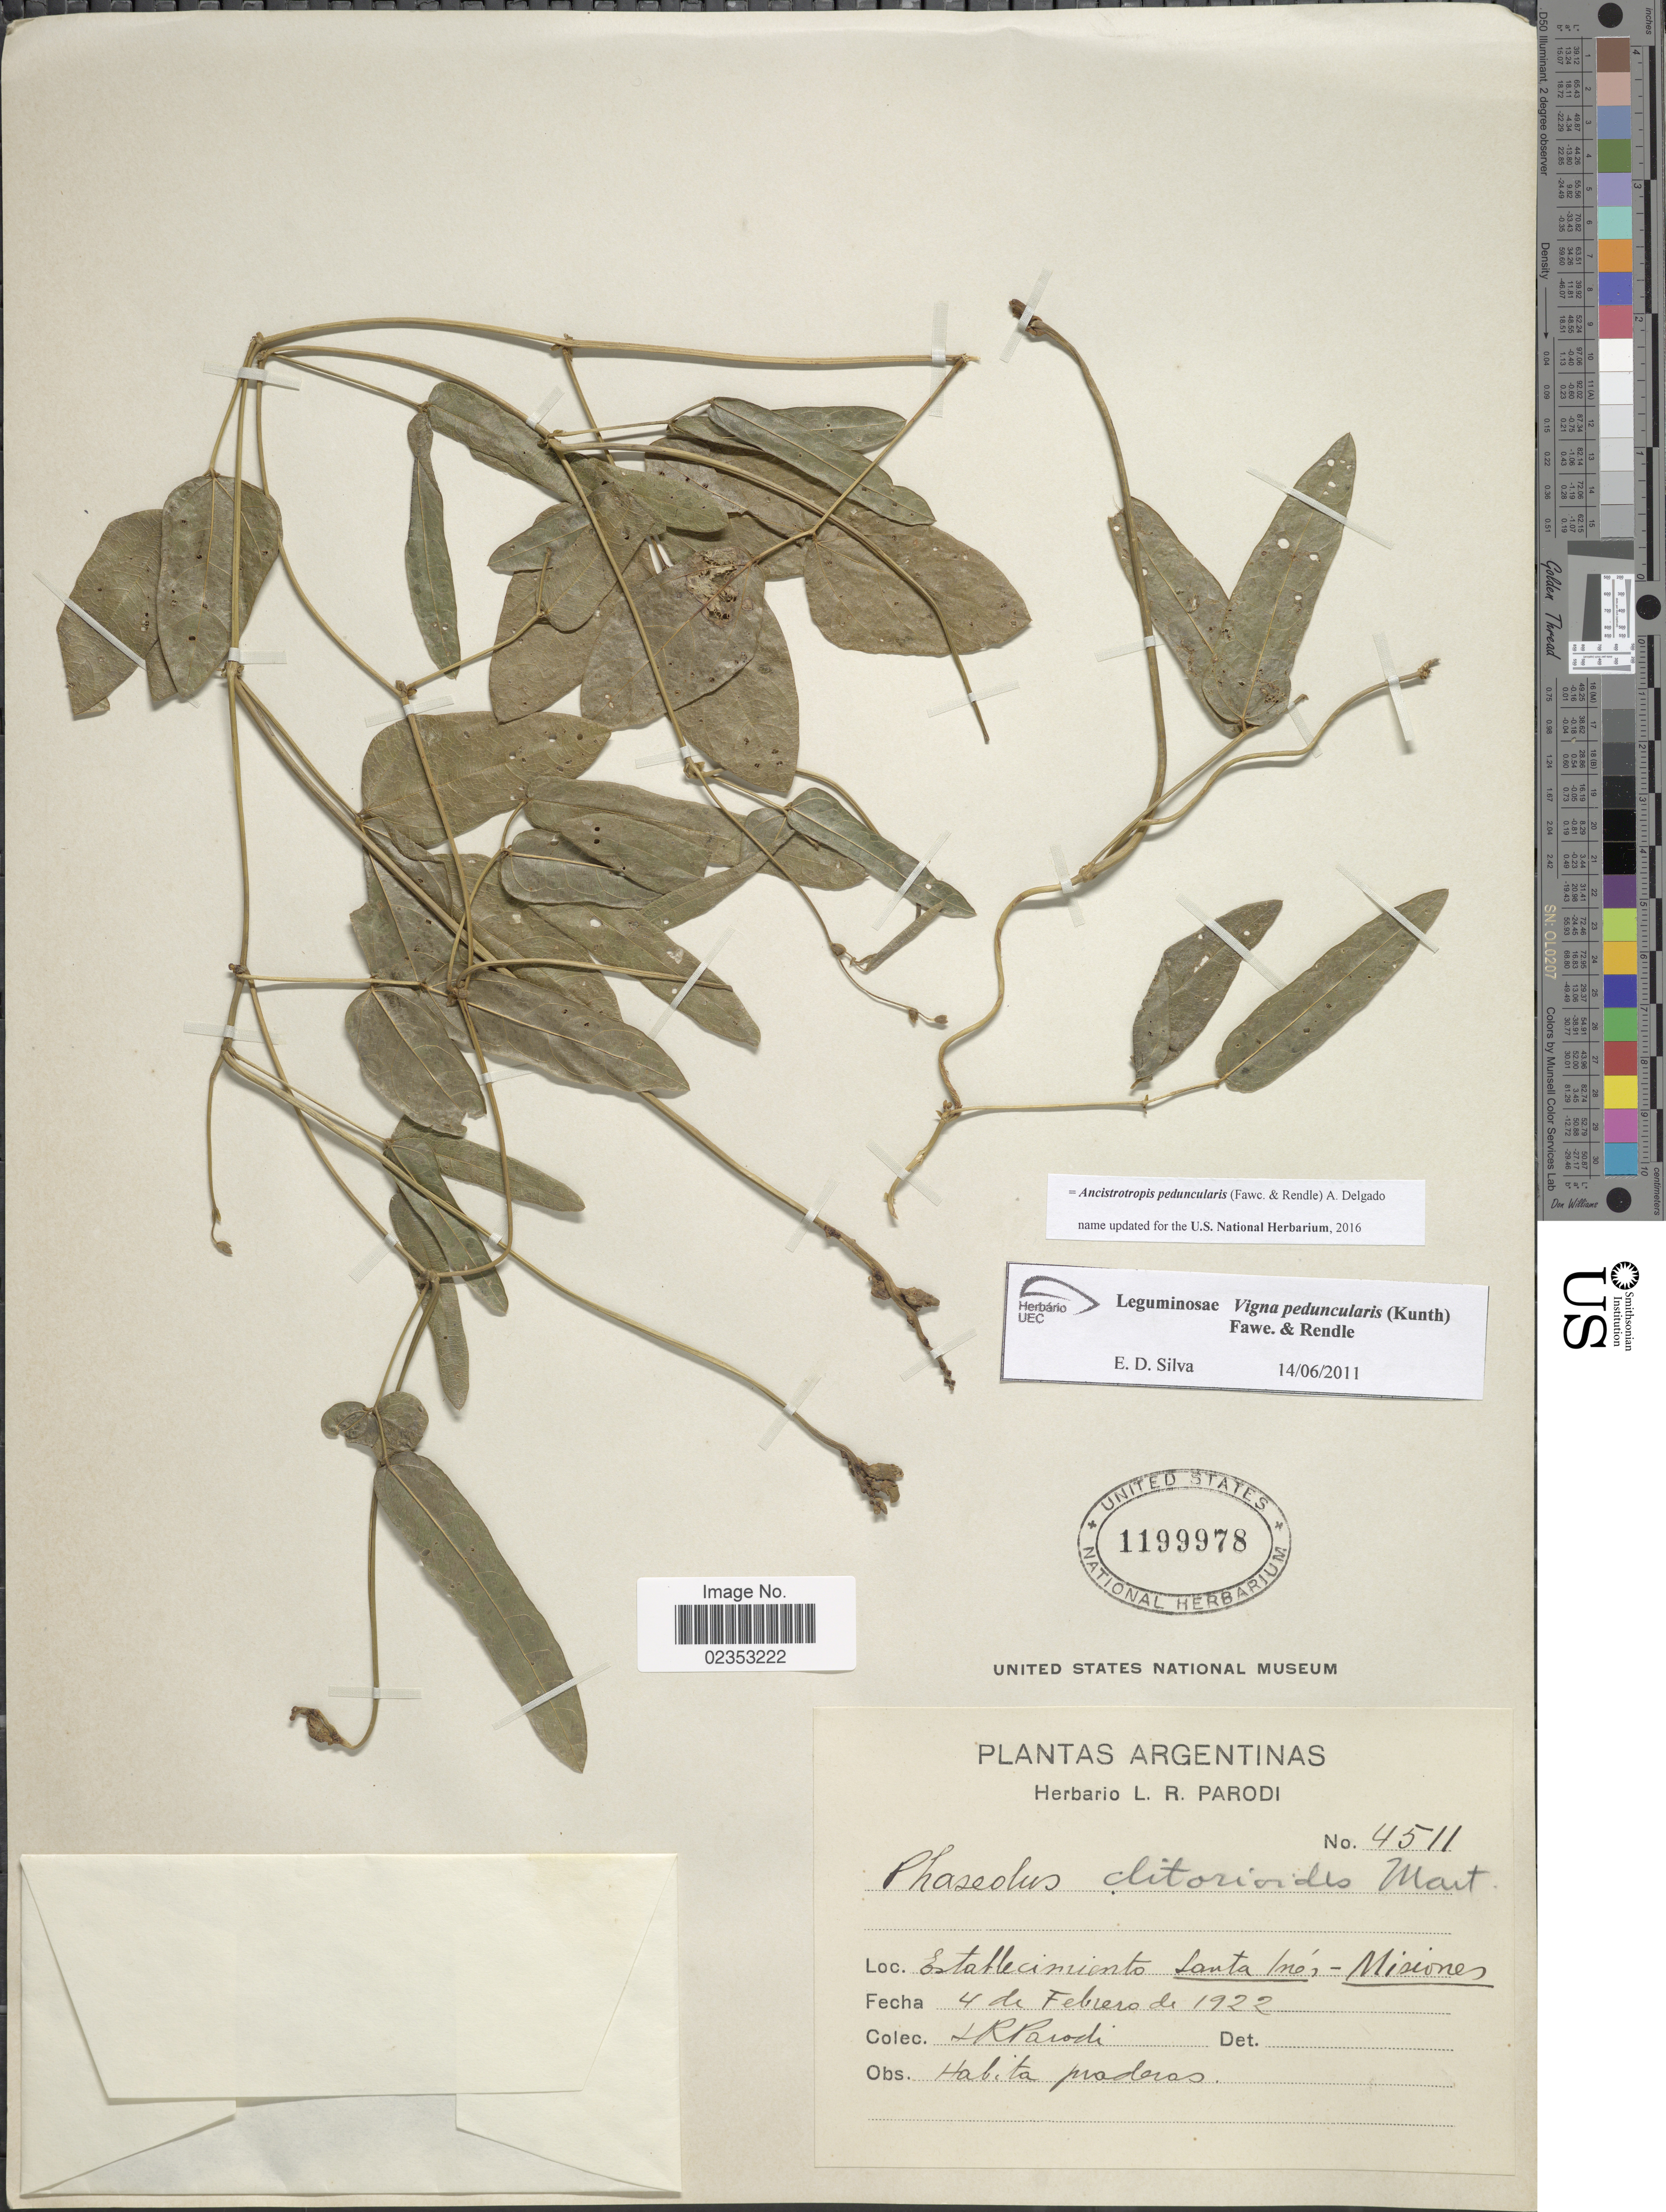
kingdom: Plantae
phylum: Tracheophyta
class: Magnoliopsida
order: Fabales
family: Fabaceae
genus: Ancistrotropis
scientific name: Ancistrotropis peduncularis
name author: (Fawc. & Rendle) A. Delgado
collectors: L. R. Parodi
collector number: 4511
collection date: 1922-02-04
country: Argentina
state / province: Misiones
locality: Esta Hecimiento Santa Ines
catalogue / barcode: US 1199978